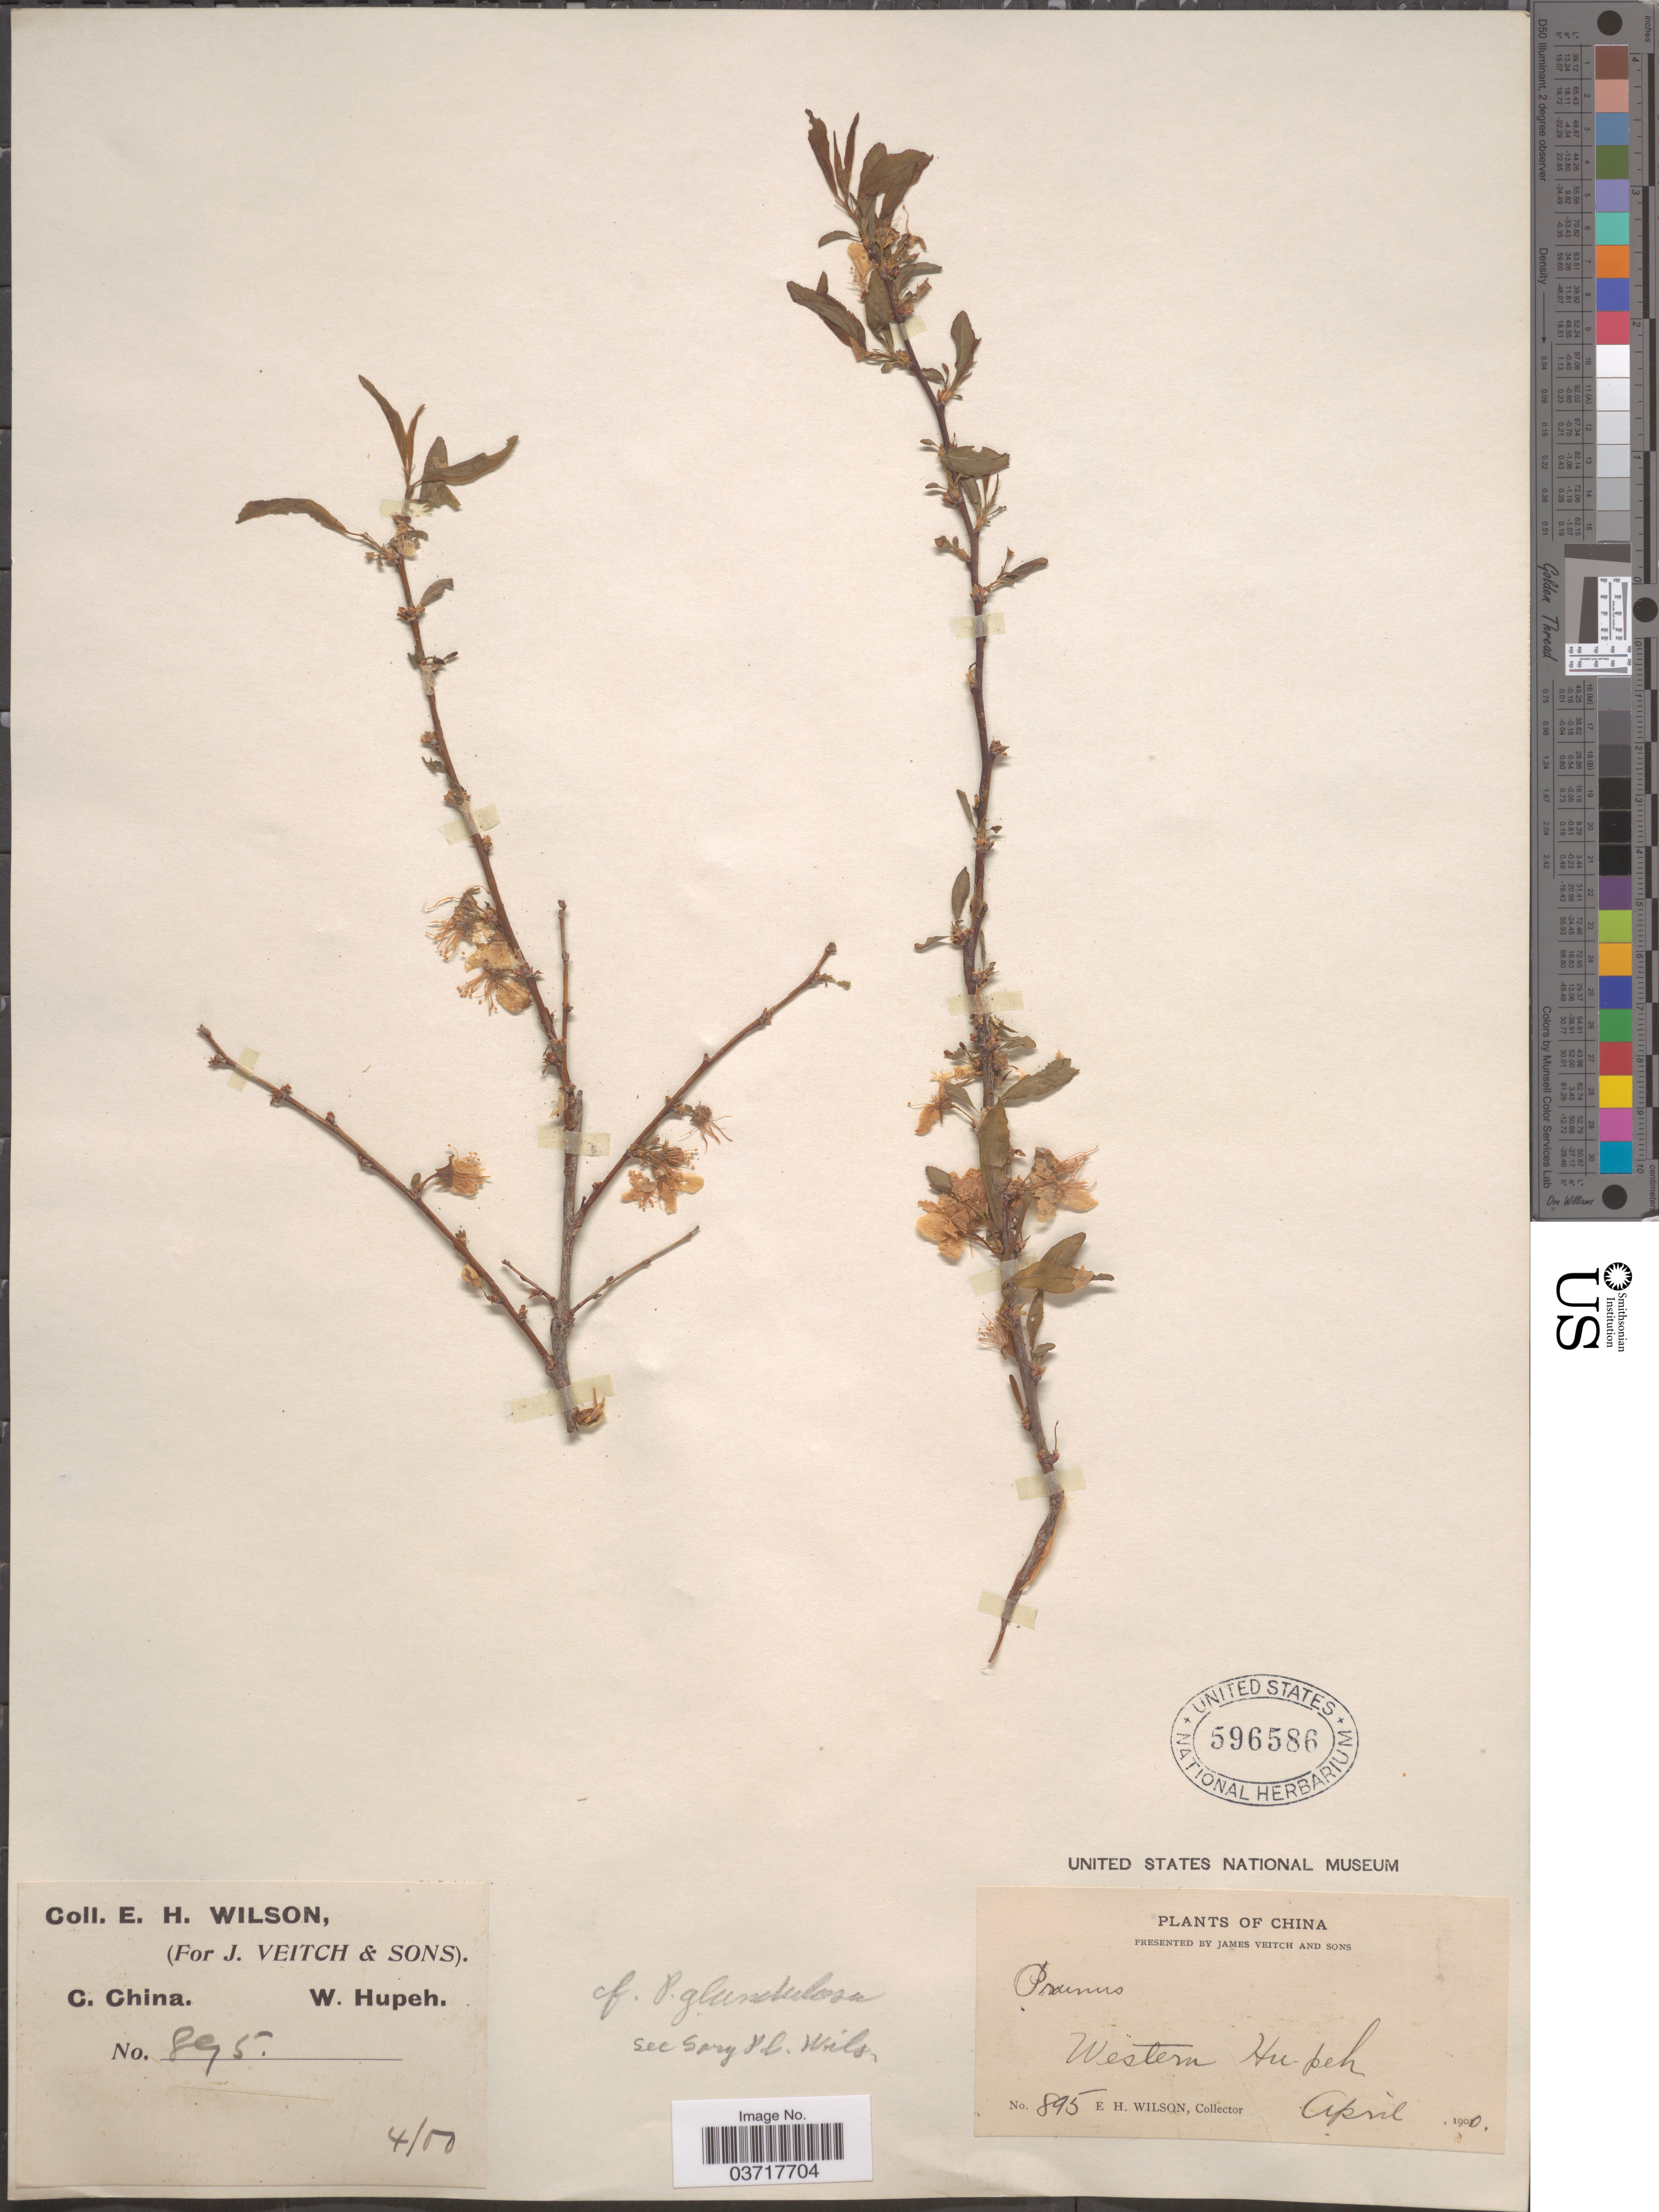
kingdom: Plantae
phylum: Tracheophyta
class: Magnoliopsida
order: Rosales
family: Rosaceae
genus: Prunus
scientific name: Prunus glandulosa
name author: Torr. & A. Gray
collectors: E. Wilson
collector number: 895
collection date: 1900-04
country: China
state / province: Hubei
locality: C. China. Western Hupeh.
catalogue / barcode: US 596586